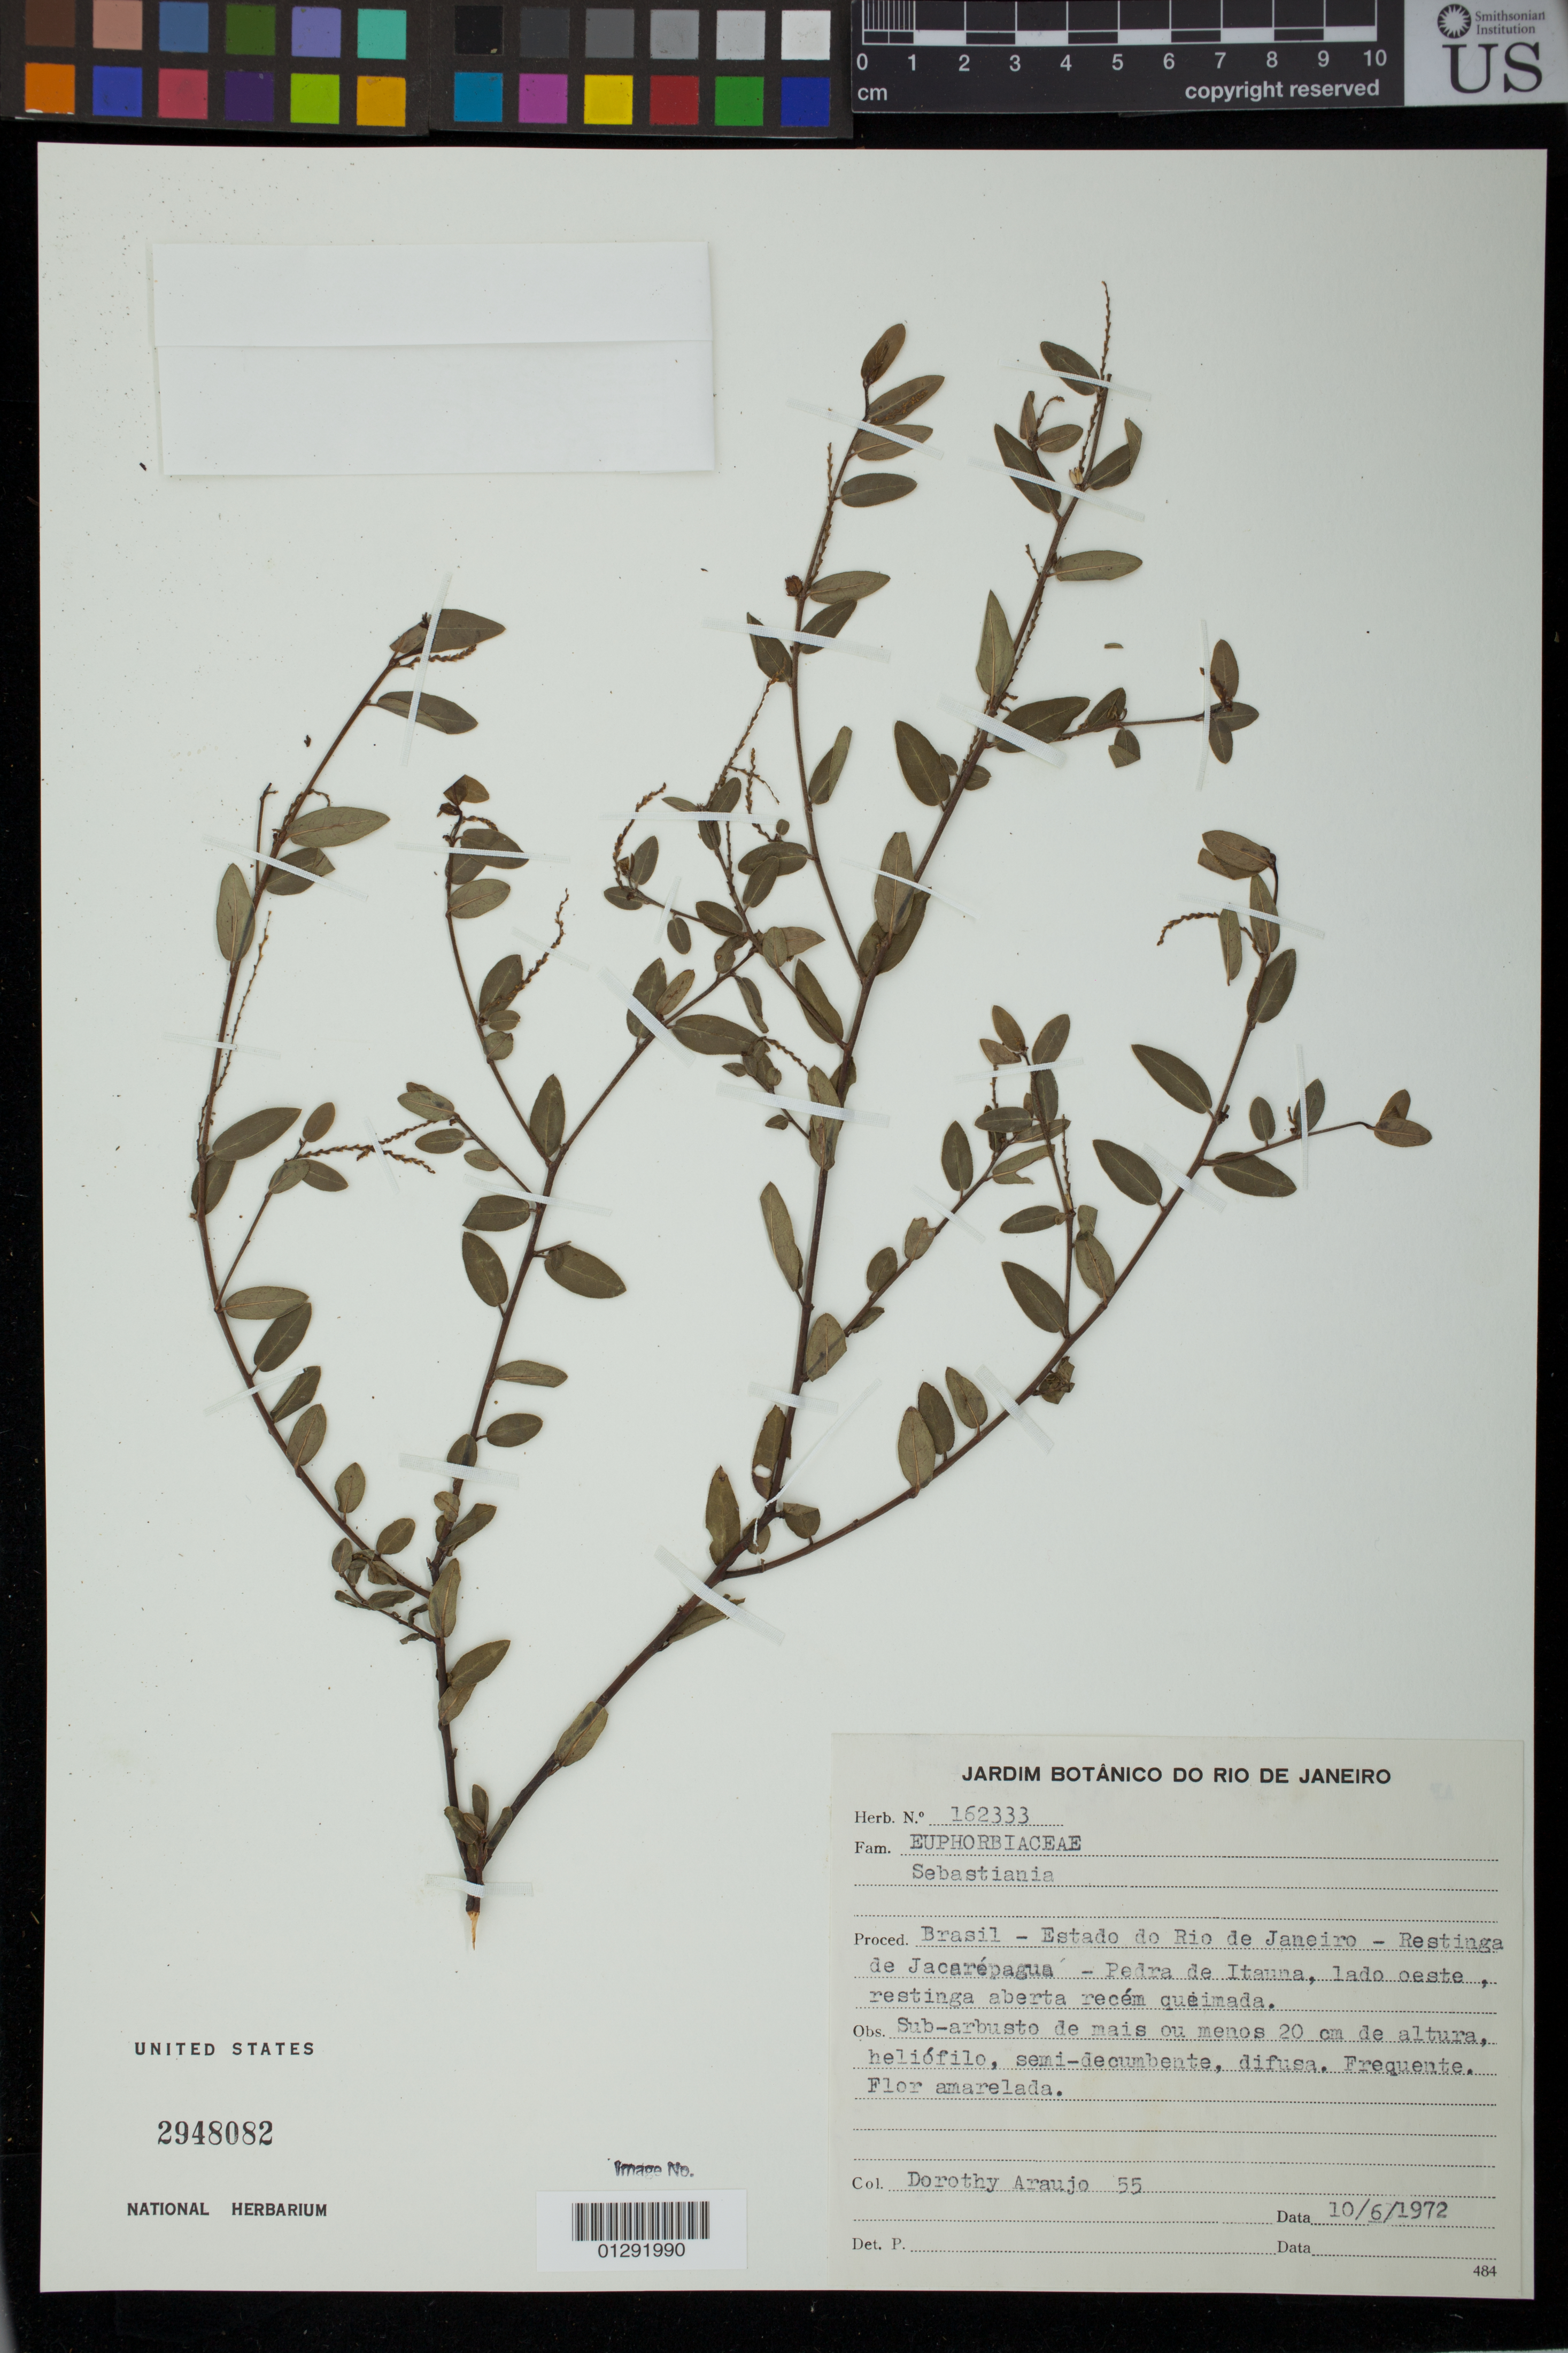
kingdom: Plantae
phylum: Tracheophyta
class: Magnoliopsida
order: Malpighiales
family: Euphorbiaceae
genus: Sebastiania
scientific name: Sebastiania sp.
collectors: D. Araujo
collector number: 55/162333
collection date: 1972-06-10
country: Brazil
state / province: Rio de Janeiro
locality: Brasil - Estado do Rio de Janeiro - Restinga de Jacarepagua - Pedra de Itauna, lado oeste, restinga aberta recem queimada.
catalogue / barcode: US 2948082